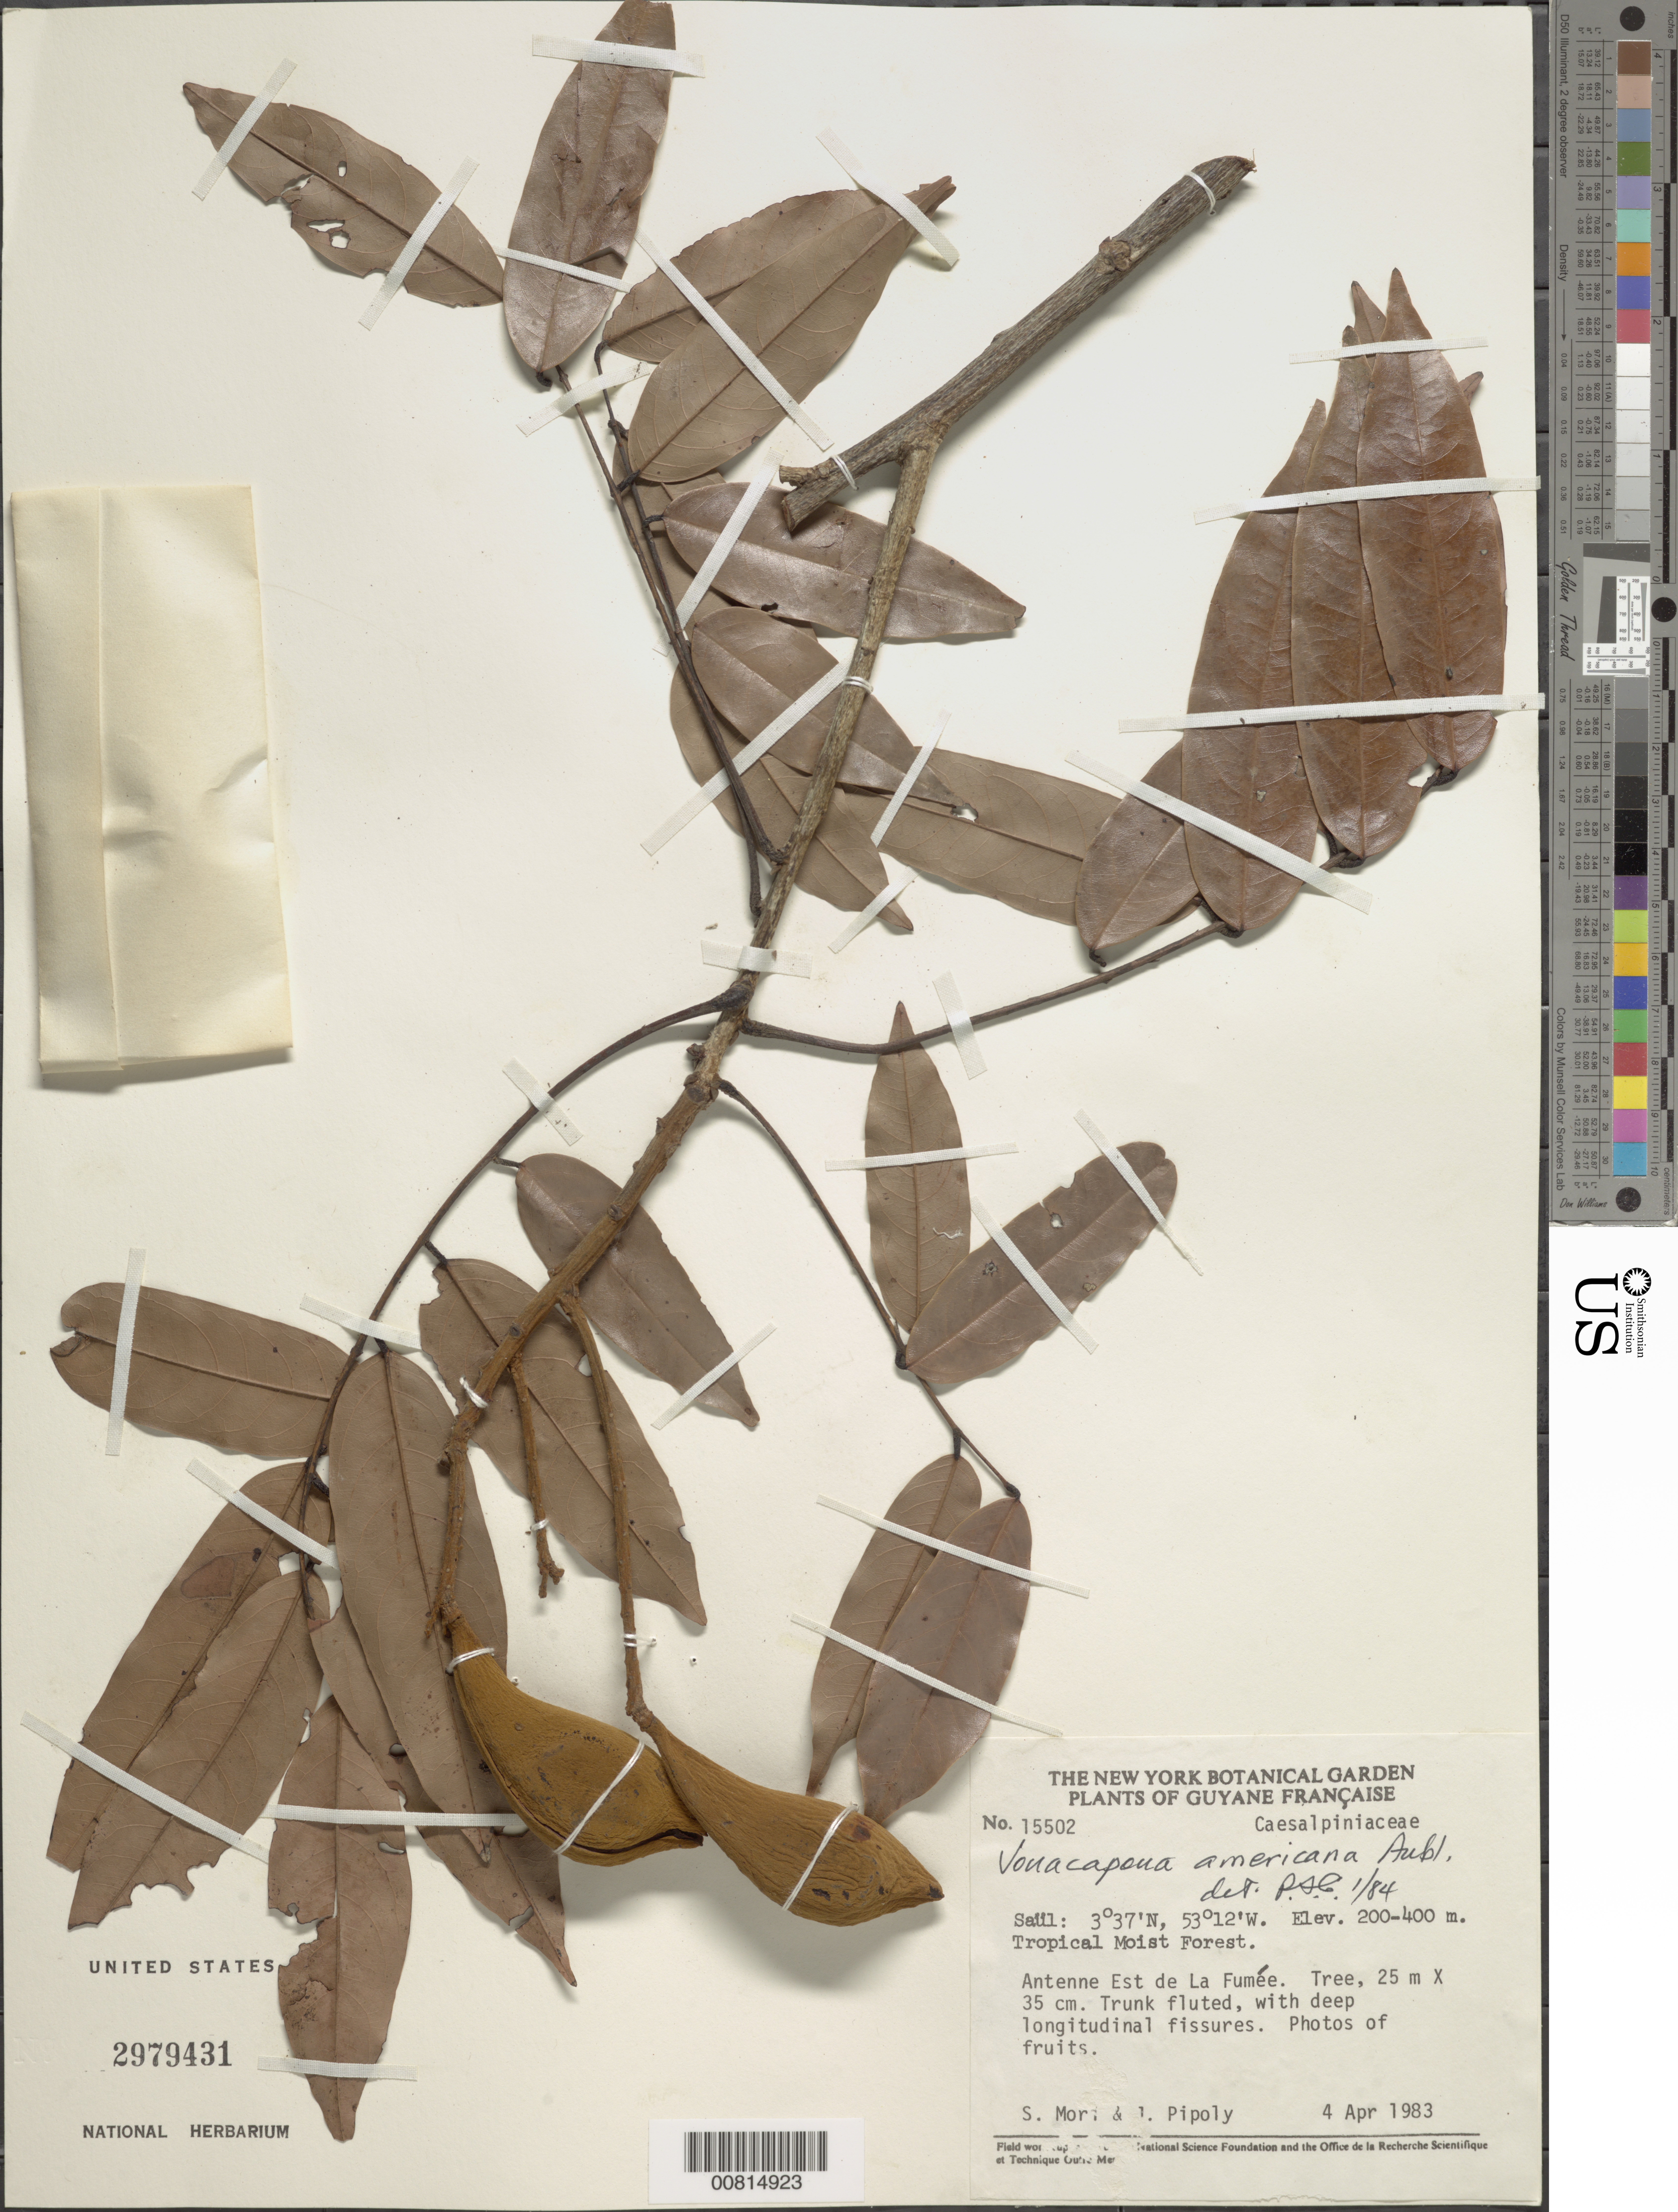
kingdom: Plantae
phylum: Tracheophyta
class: Magnoliopsida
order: Fabales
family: Fabaceae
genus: Vouacapoua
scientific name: Vouacapoua americana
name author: Aubl.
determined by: Cowan, R. S.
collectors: S. Mori & J. J. Pipoly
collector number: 15502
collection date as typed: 4-Apr-83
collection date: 1983-04-04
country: French Guiana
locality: Saül, antenne Est de la Fumée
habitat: Tropical moist forest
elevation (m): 200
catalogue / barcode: US 2979431